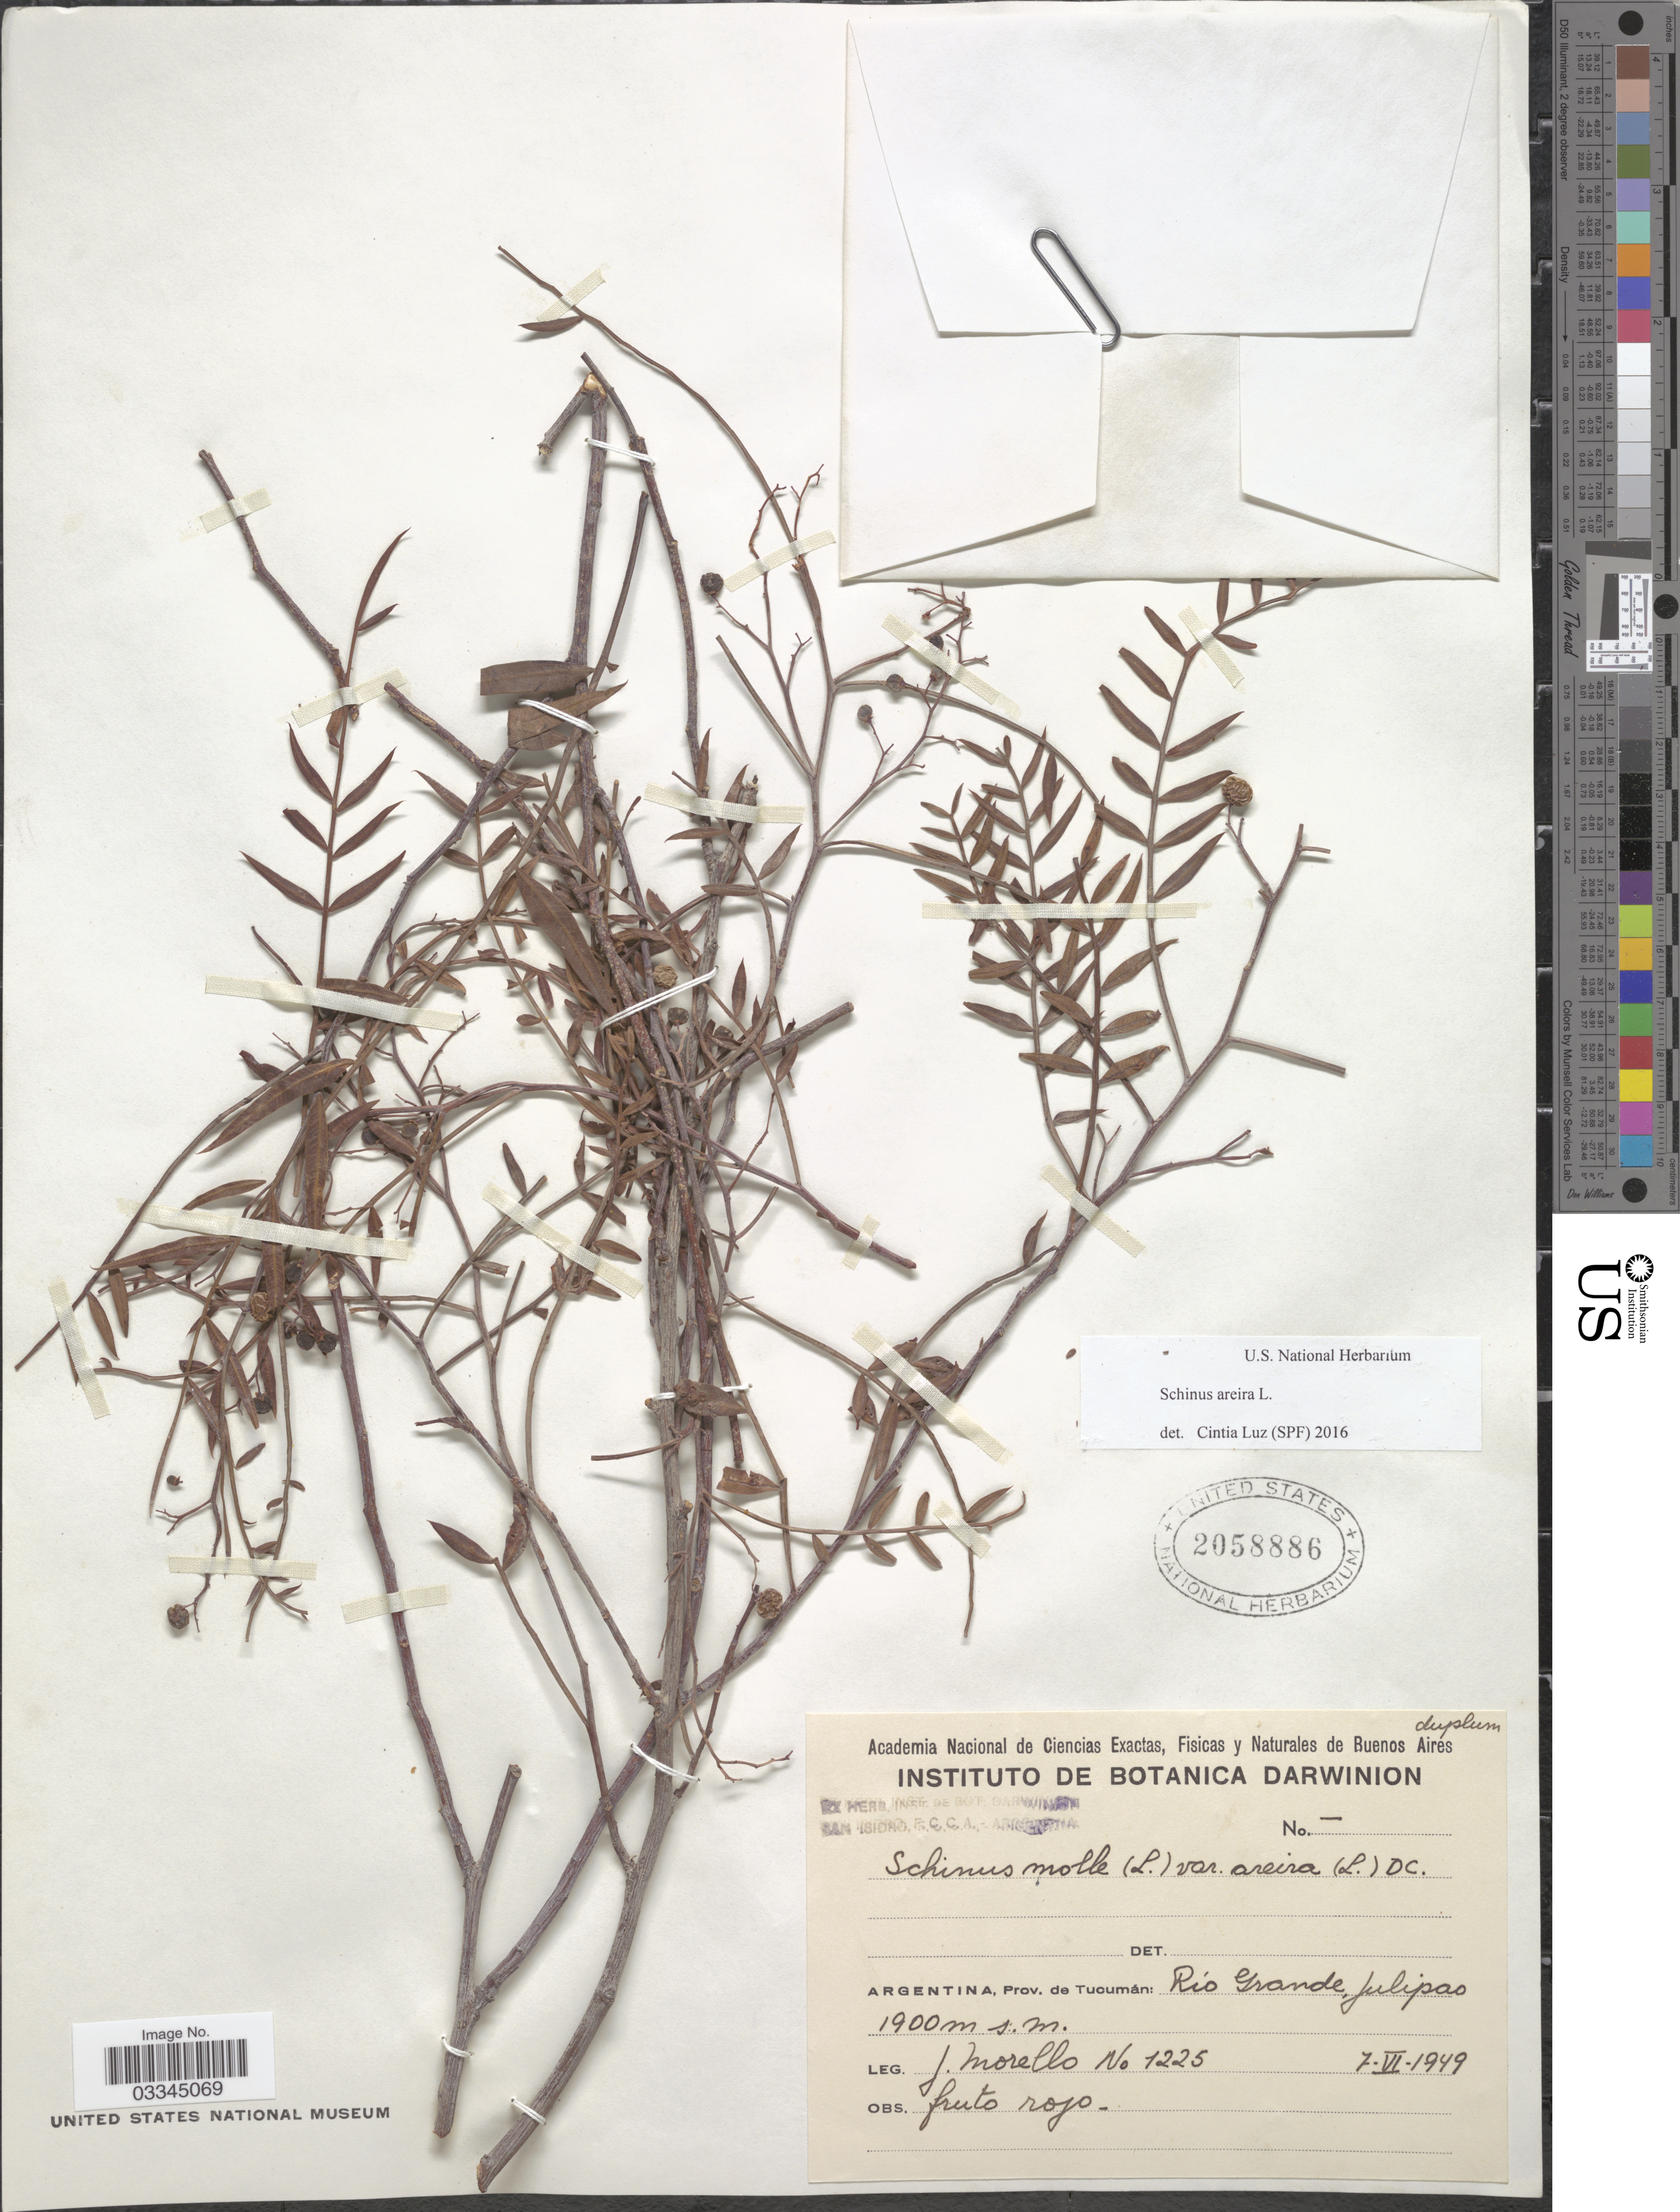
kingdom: Plantae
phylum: Tracheophyta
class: Magnoliopsida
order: Sapindales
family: Anacardiaceae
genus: Schinus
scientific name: Schinus areira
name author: L.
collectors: J. Morello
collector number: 1225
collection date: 1949-06-07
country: Argentina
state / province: Tucuman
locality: Rio Grande, Julipao.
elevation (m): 1900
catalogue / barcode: US 2058886